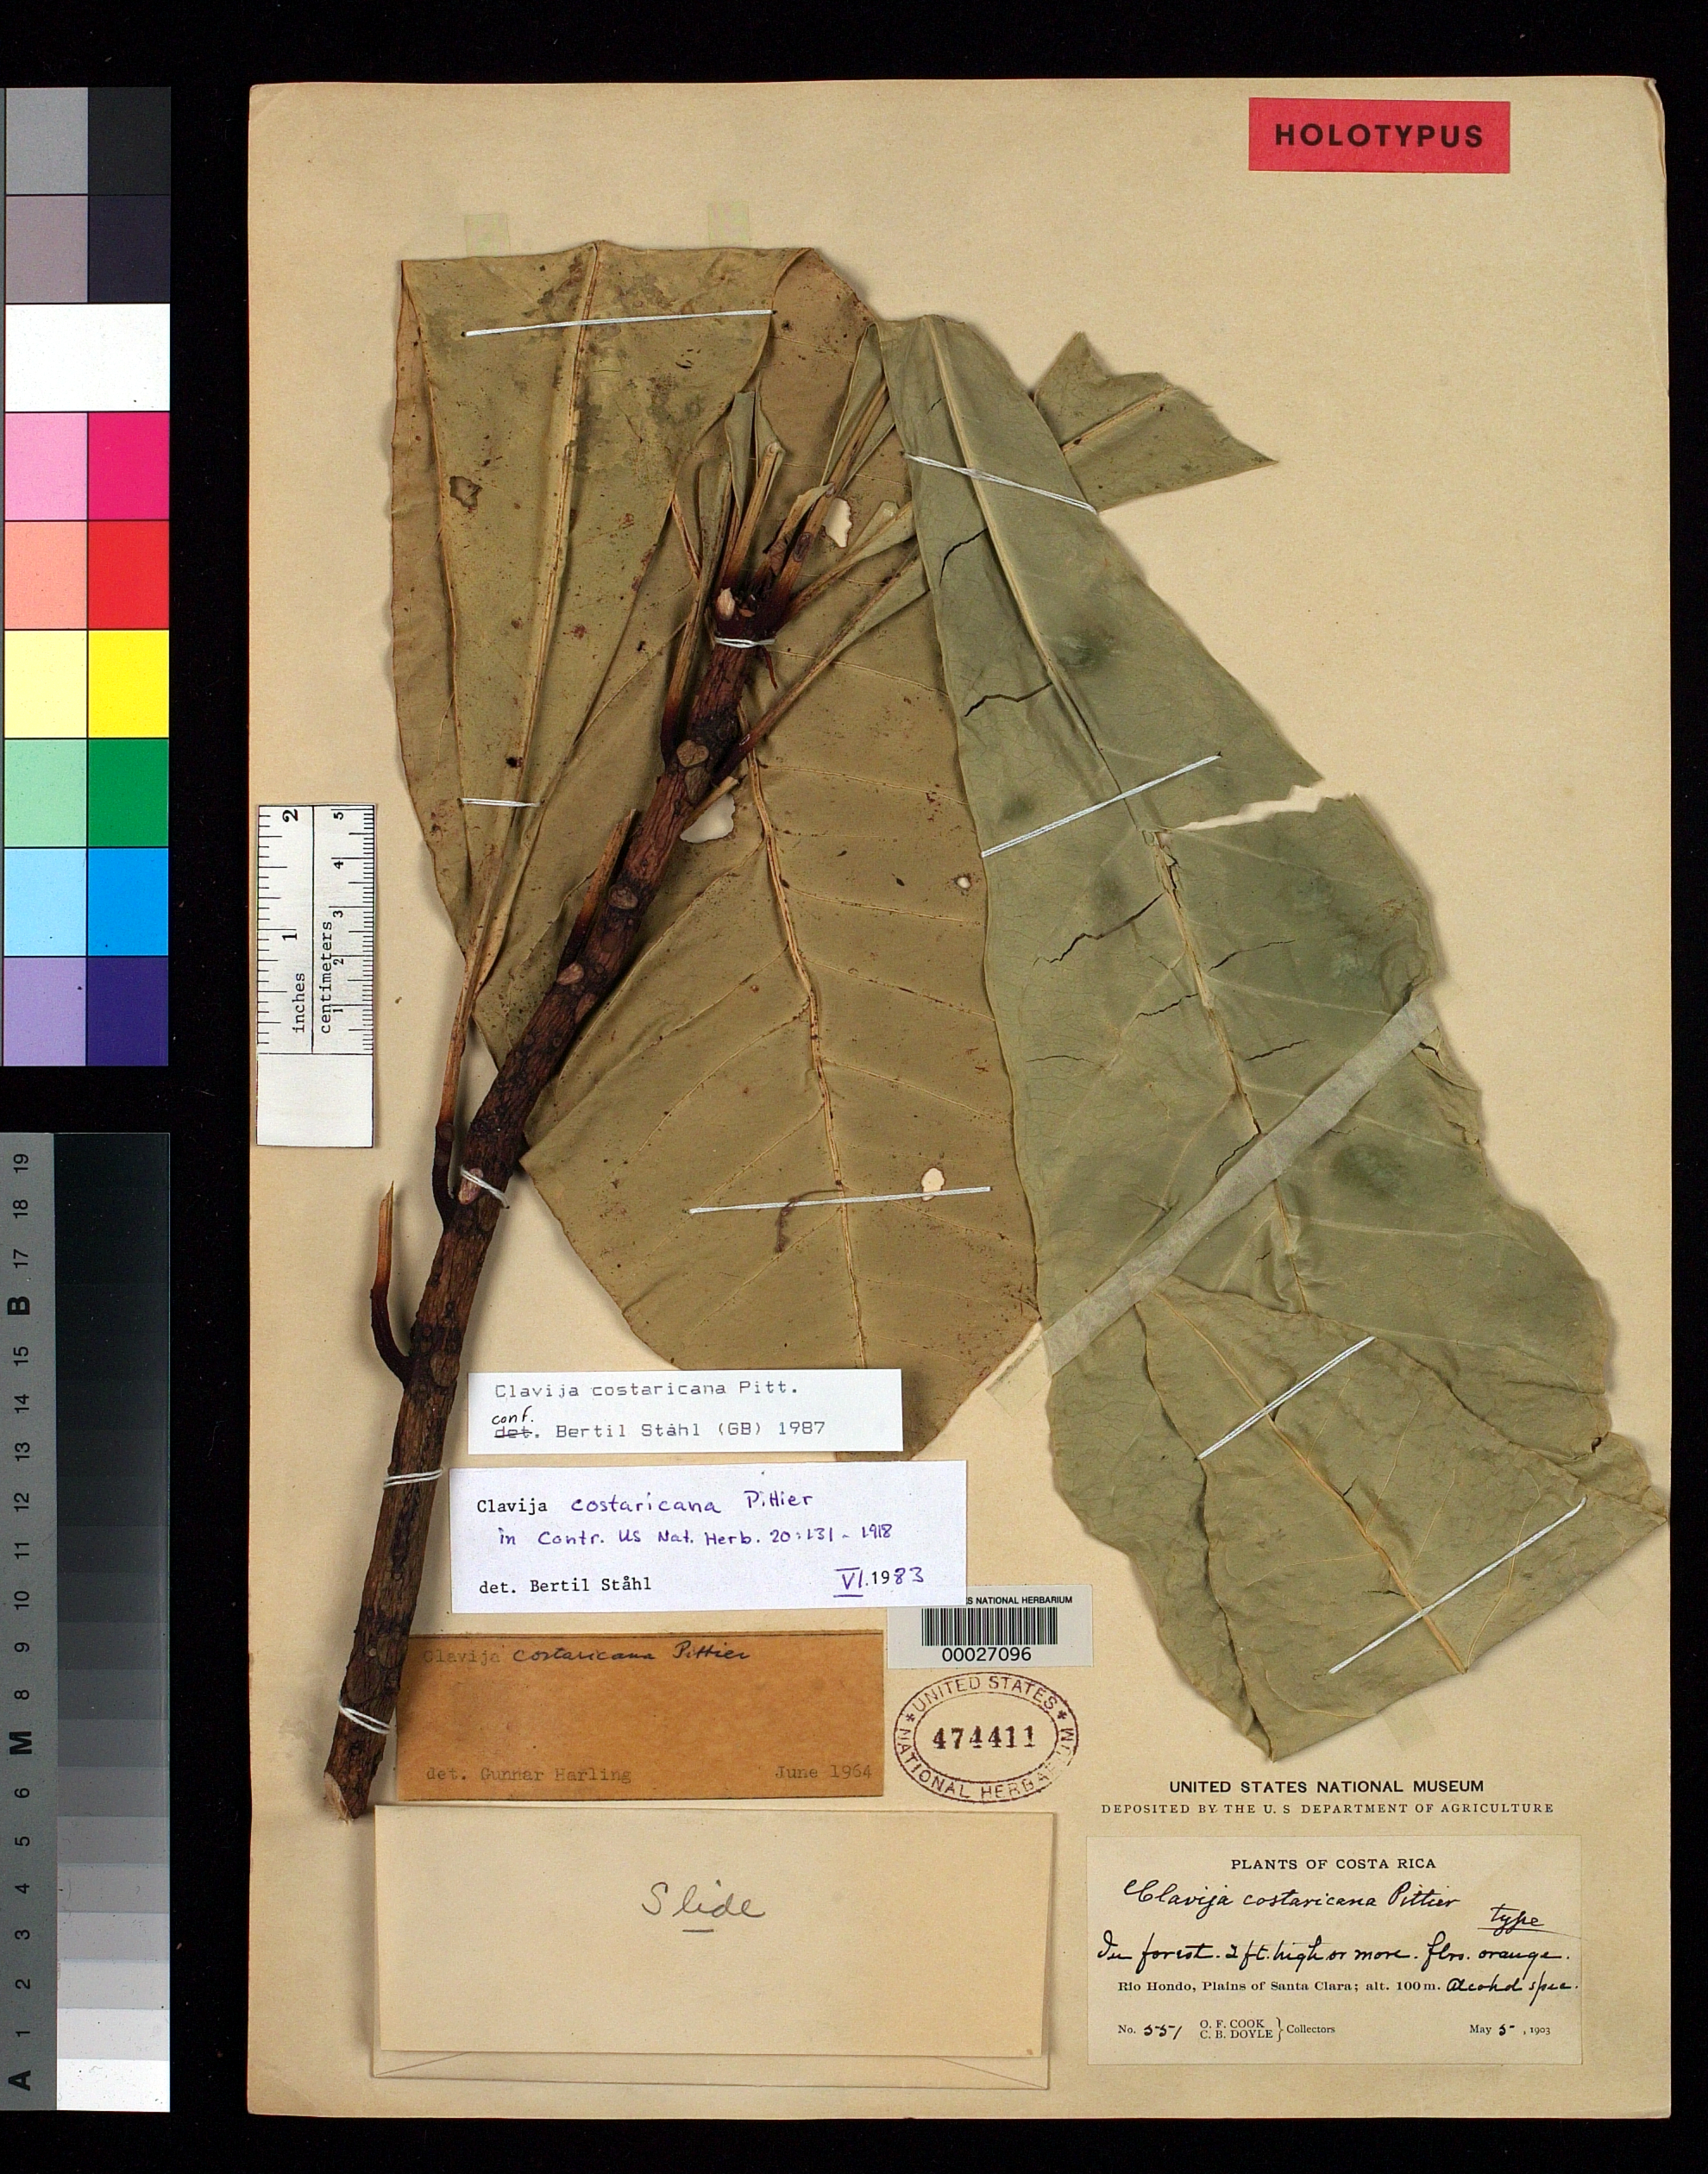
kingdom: Plantae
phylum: Tracheophyta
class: Magnoliopsida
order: Ericales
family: Primulaceae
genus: Clavija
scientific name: Clavija costaricana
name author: Pittier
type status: Holotype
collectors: O. F. Cook & C. Doyle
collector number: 551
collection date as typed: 05 May 1903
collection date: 1903-05-05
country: Costa Rica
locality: Plains of Santa Clara, near Rio Hondo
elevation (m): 100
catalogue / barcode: US 474411